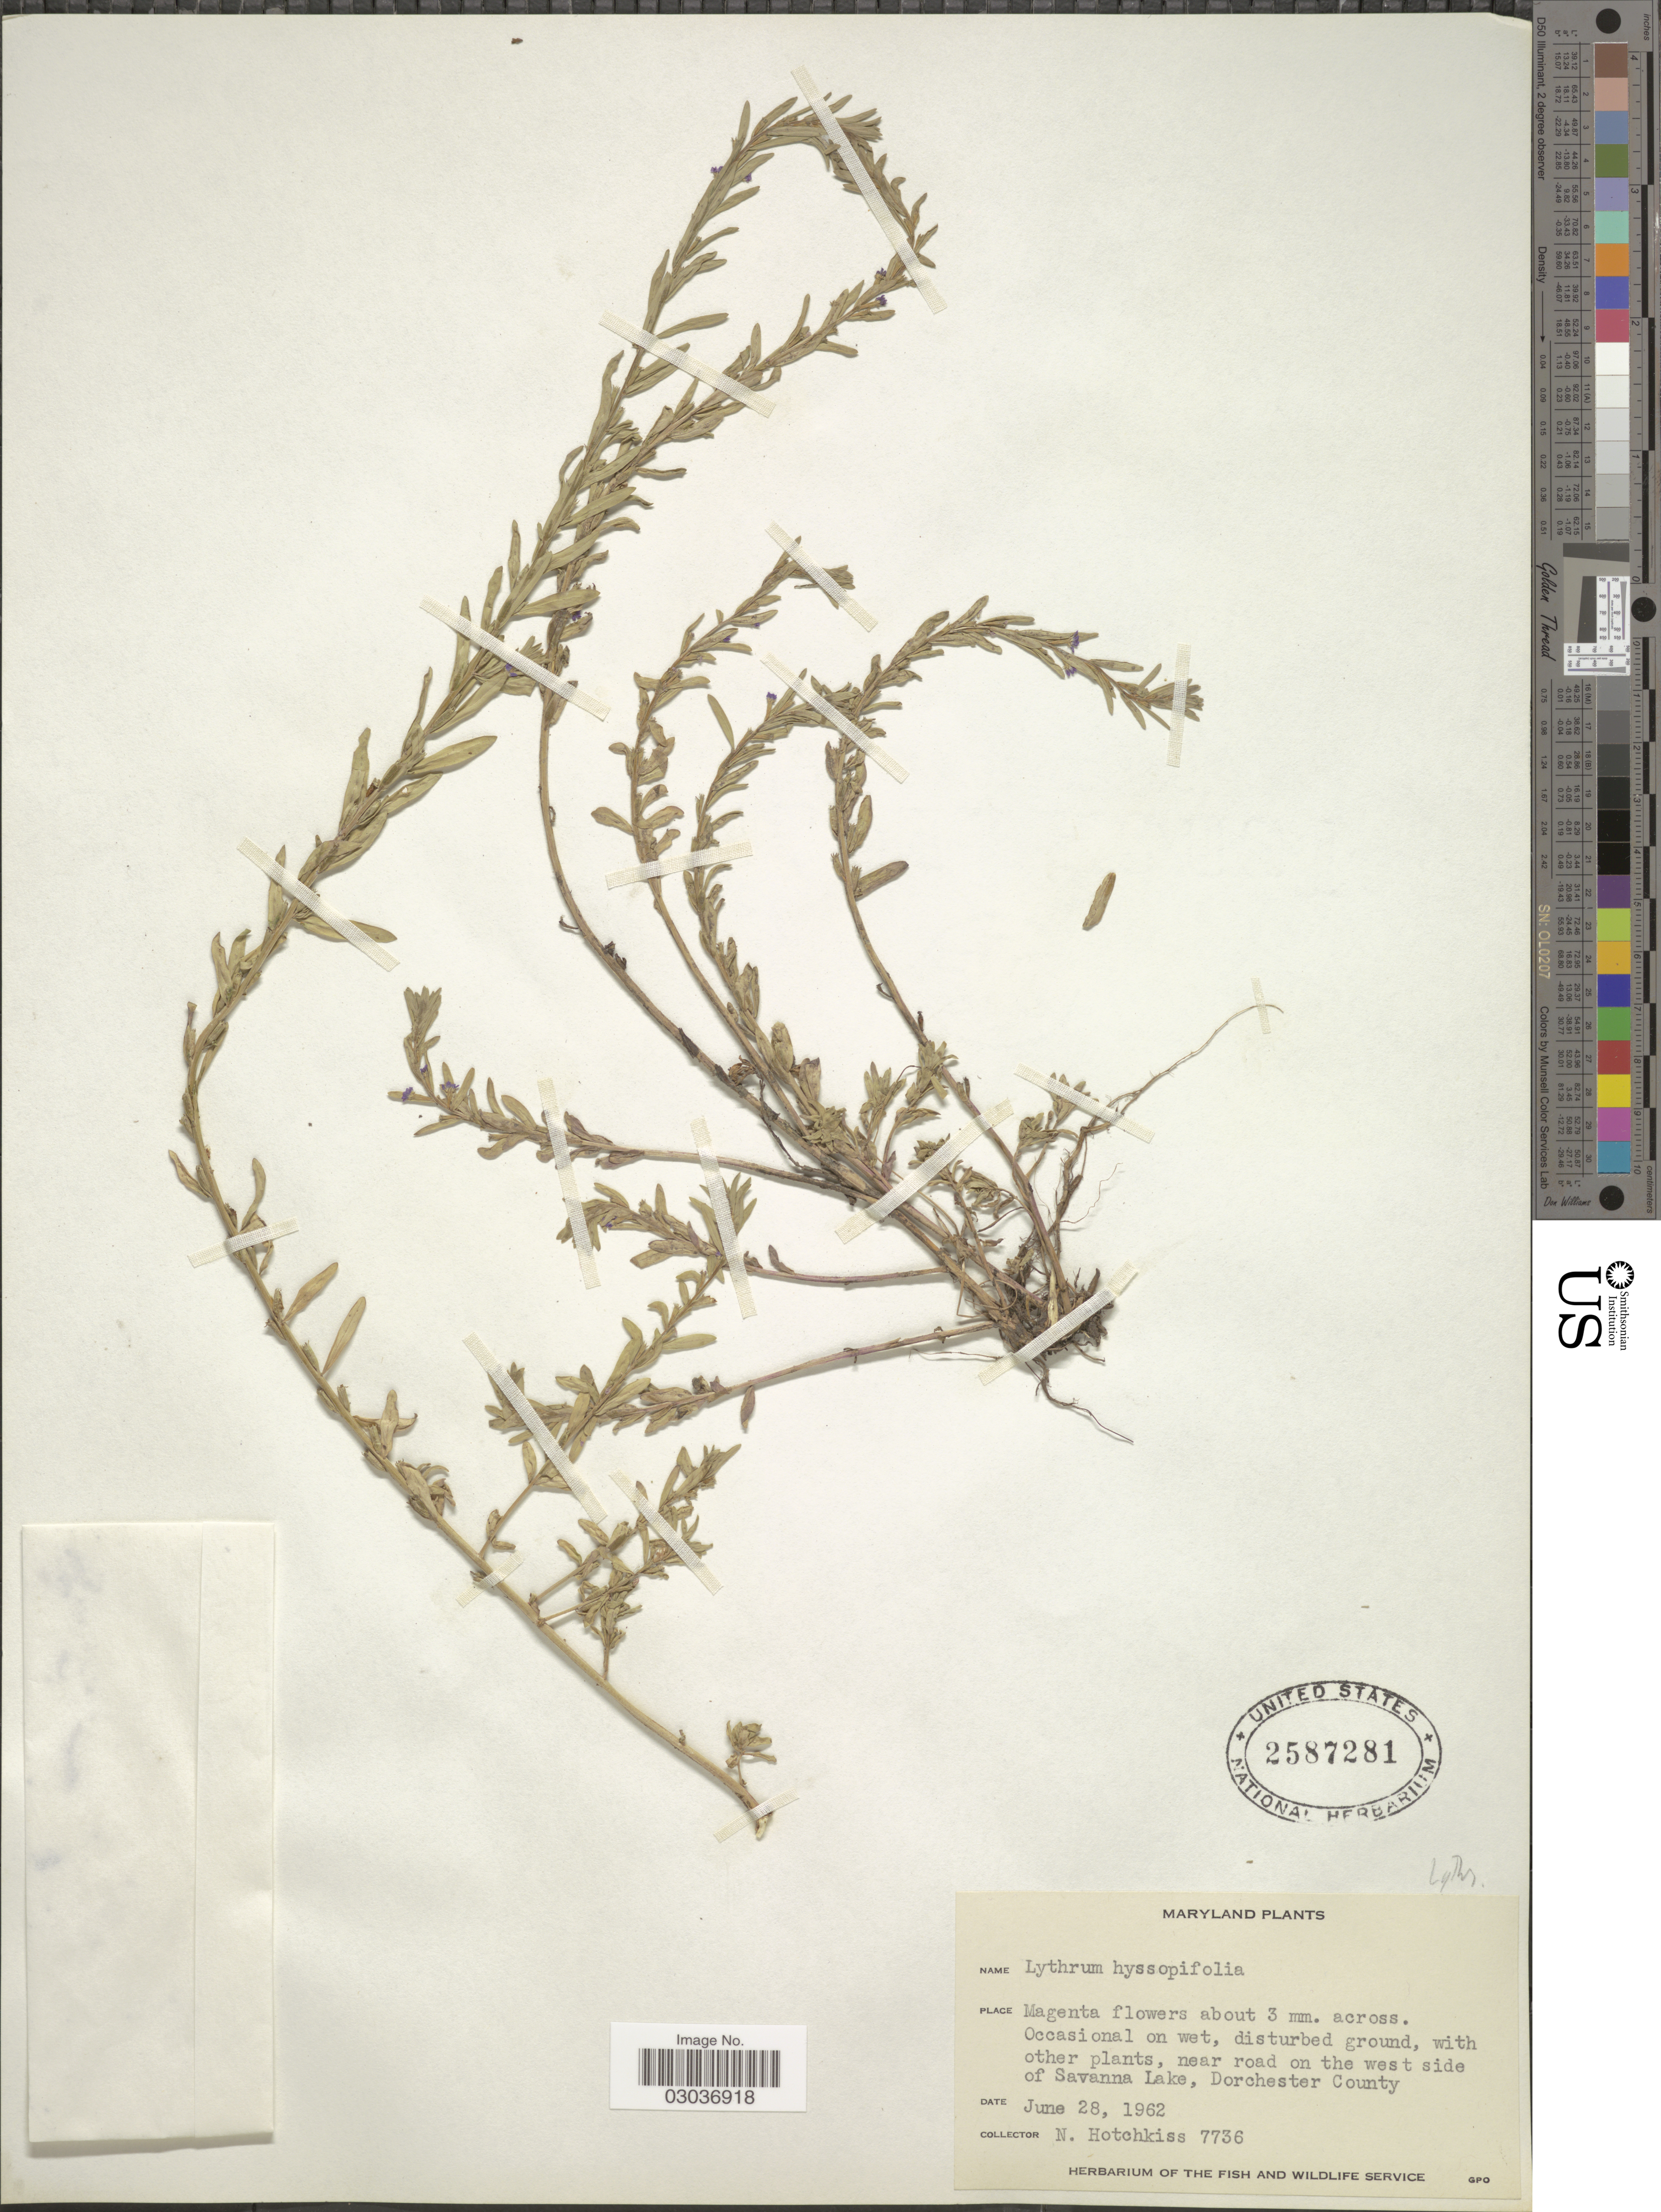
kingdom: Plantae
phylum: Tracheophyta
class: Magnoliopsida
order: Myrtales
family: Lythraceae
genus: Lythrum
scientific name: Lythrum hyssopifolia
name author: L.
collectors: N. Hotchkiss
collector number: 7736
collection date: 1962-06-28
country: United States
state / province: Maryland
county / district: Dorchester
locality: Near road on the west side of Savanna Lake, Dorchester County.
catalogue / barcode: US 2587281